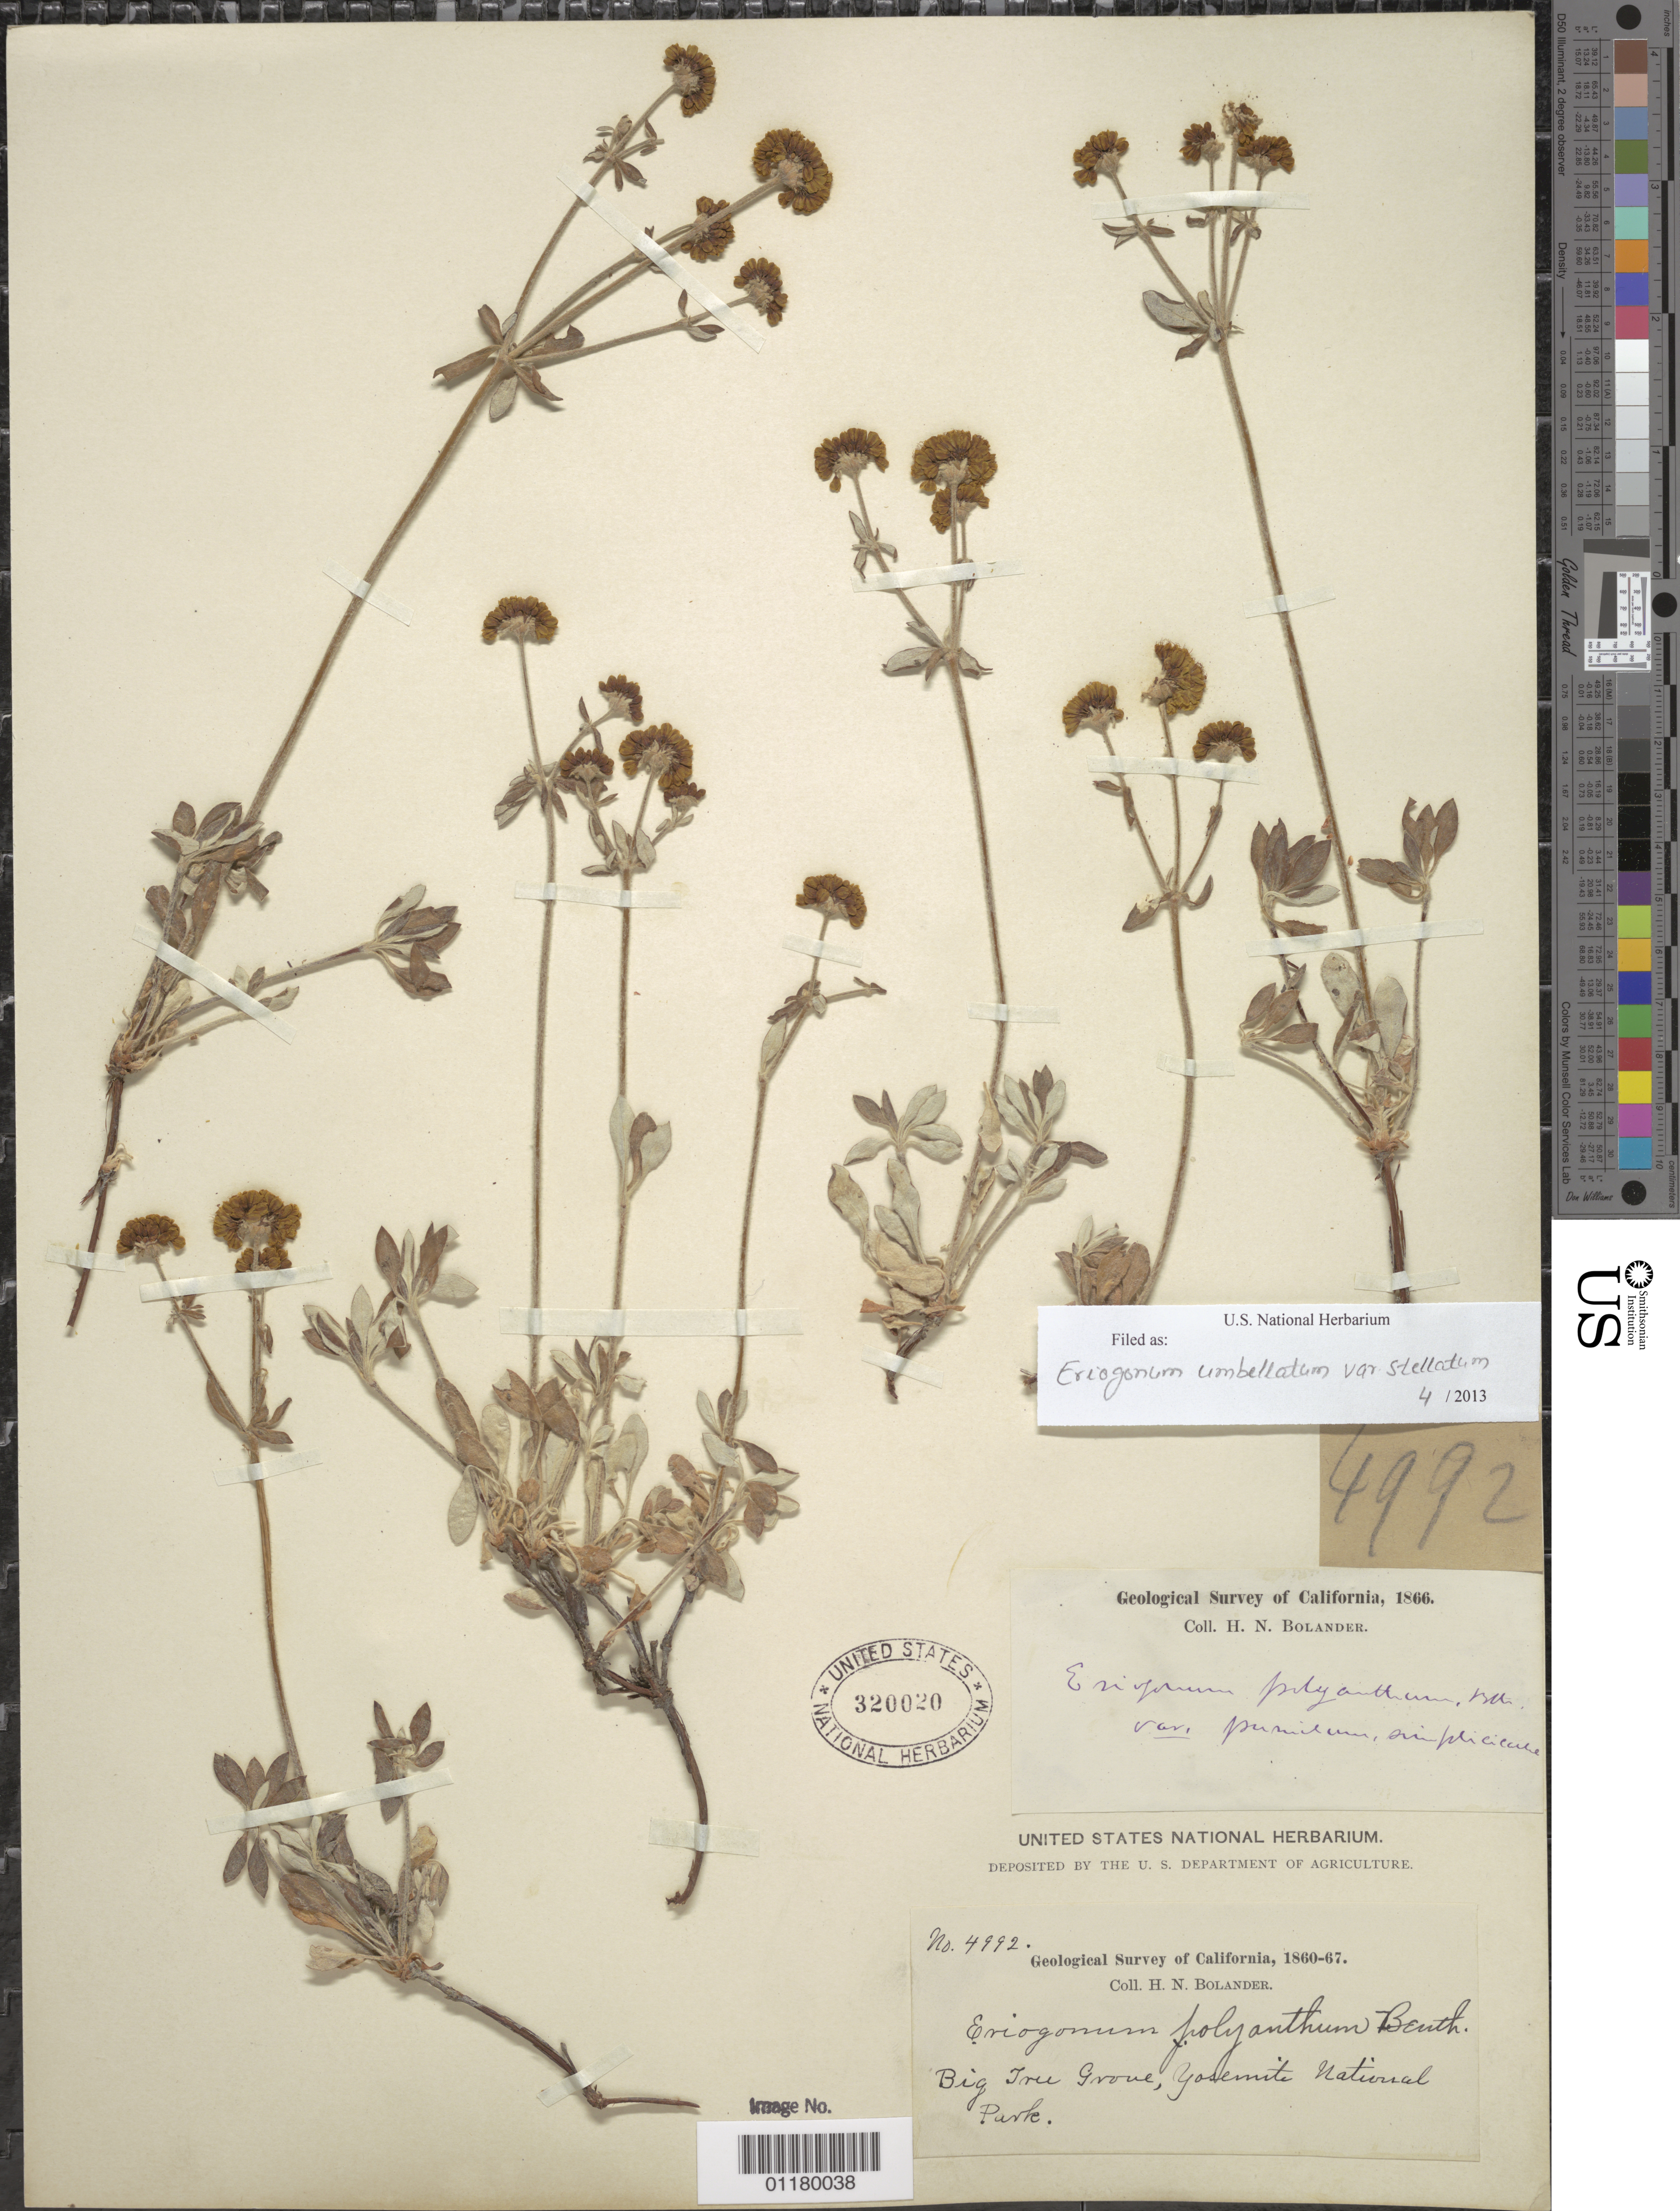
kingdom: Plantae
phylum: Tracheophyta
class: Magnoliopsida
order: Caryophyllales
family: Polygonaceae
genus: Eriogonum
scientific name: Eriogonum umbellatum var. stellatum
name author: (Benth.) M.E. Jones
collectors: H. Bolander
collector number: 4992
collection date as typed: Jul 1860 to -- Jul 1867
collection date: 1860-07/1867-07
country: United States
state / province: California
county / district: Mariposa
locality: Big Tree Grove, Yosemite National Park.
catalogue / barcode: US 320020